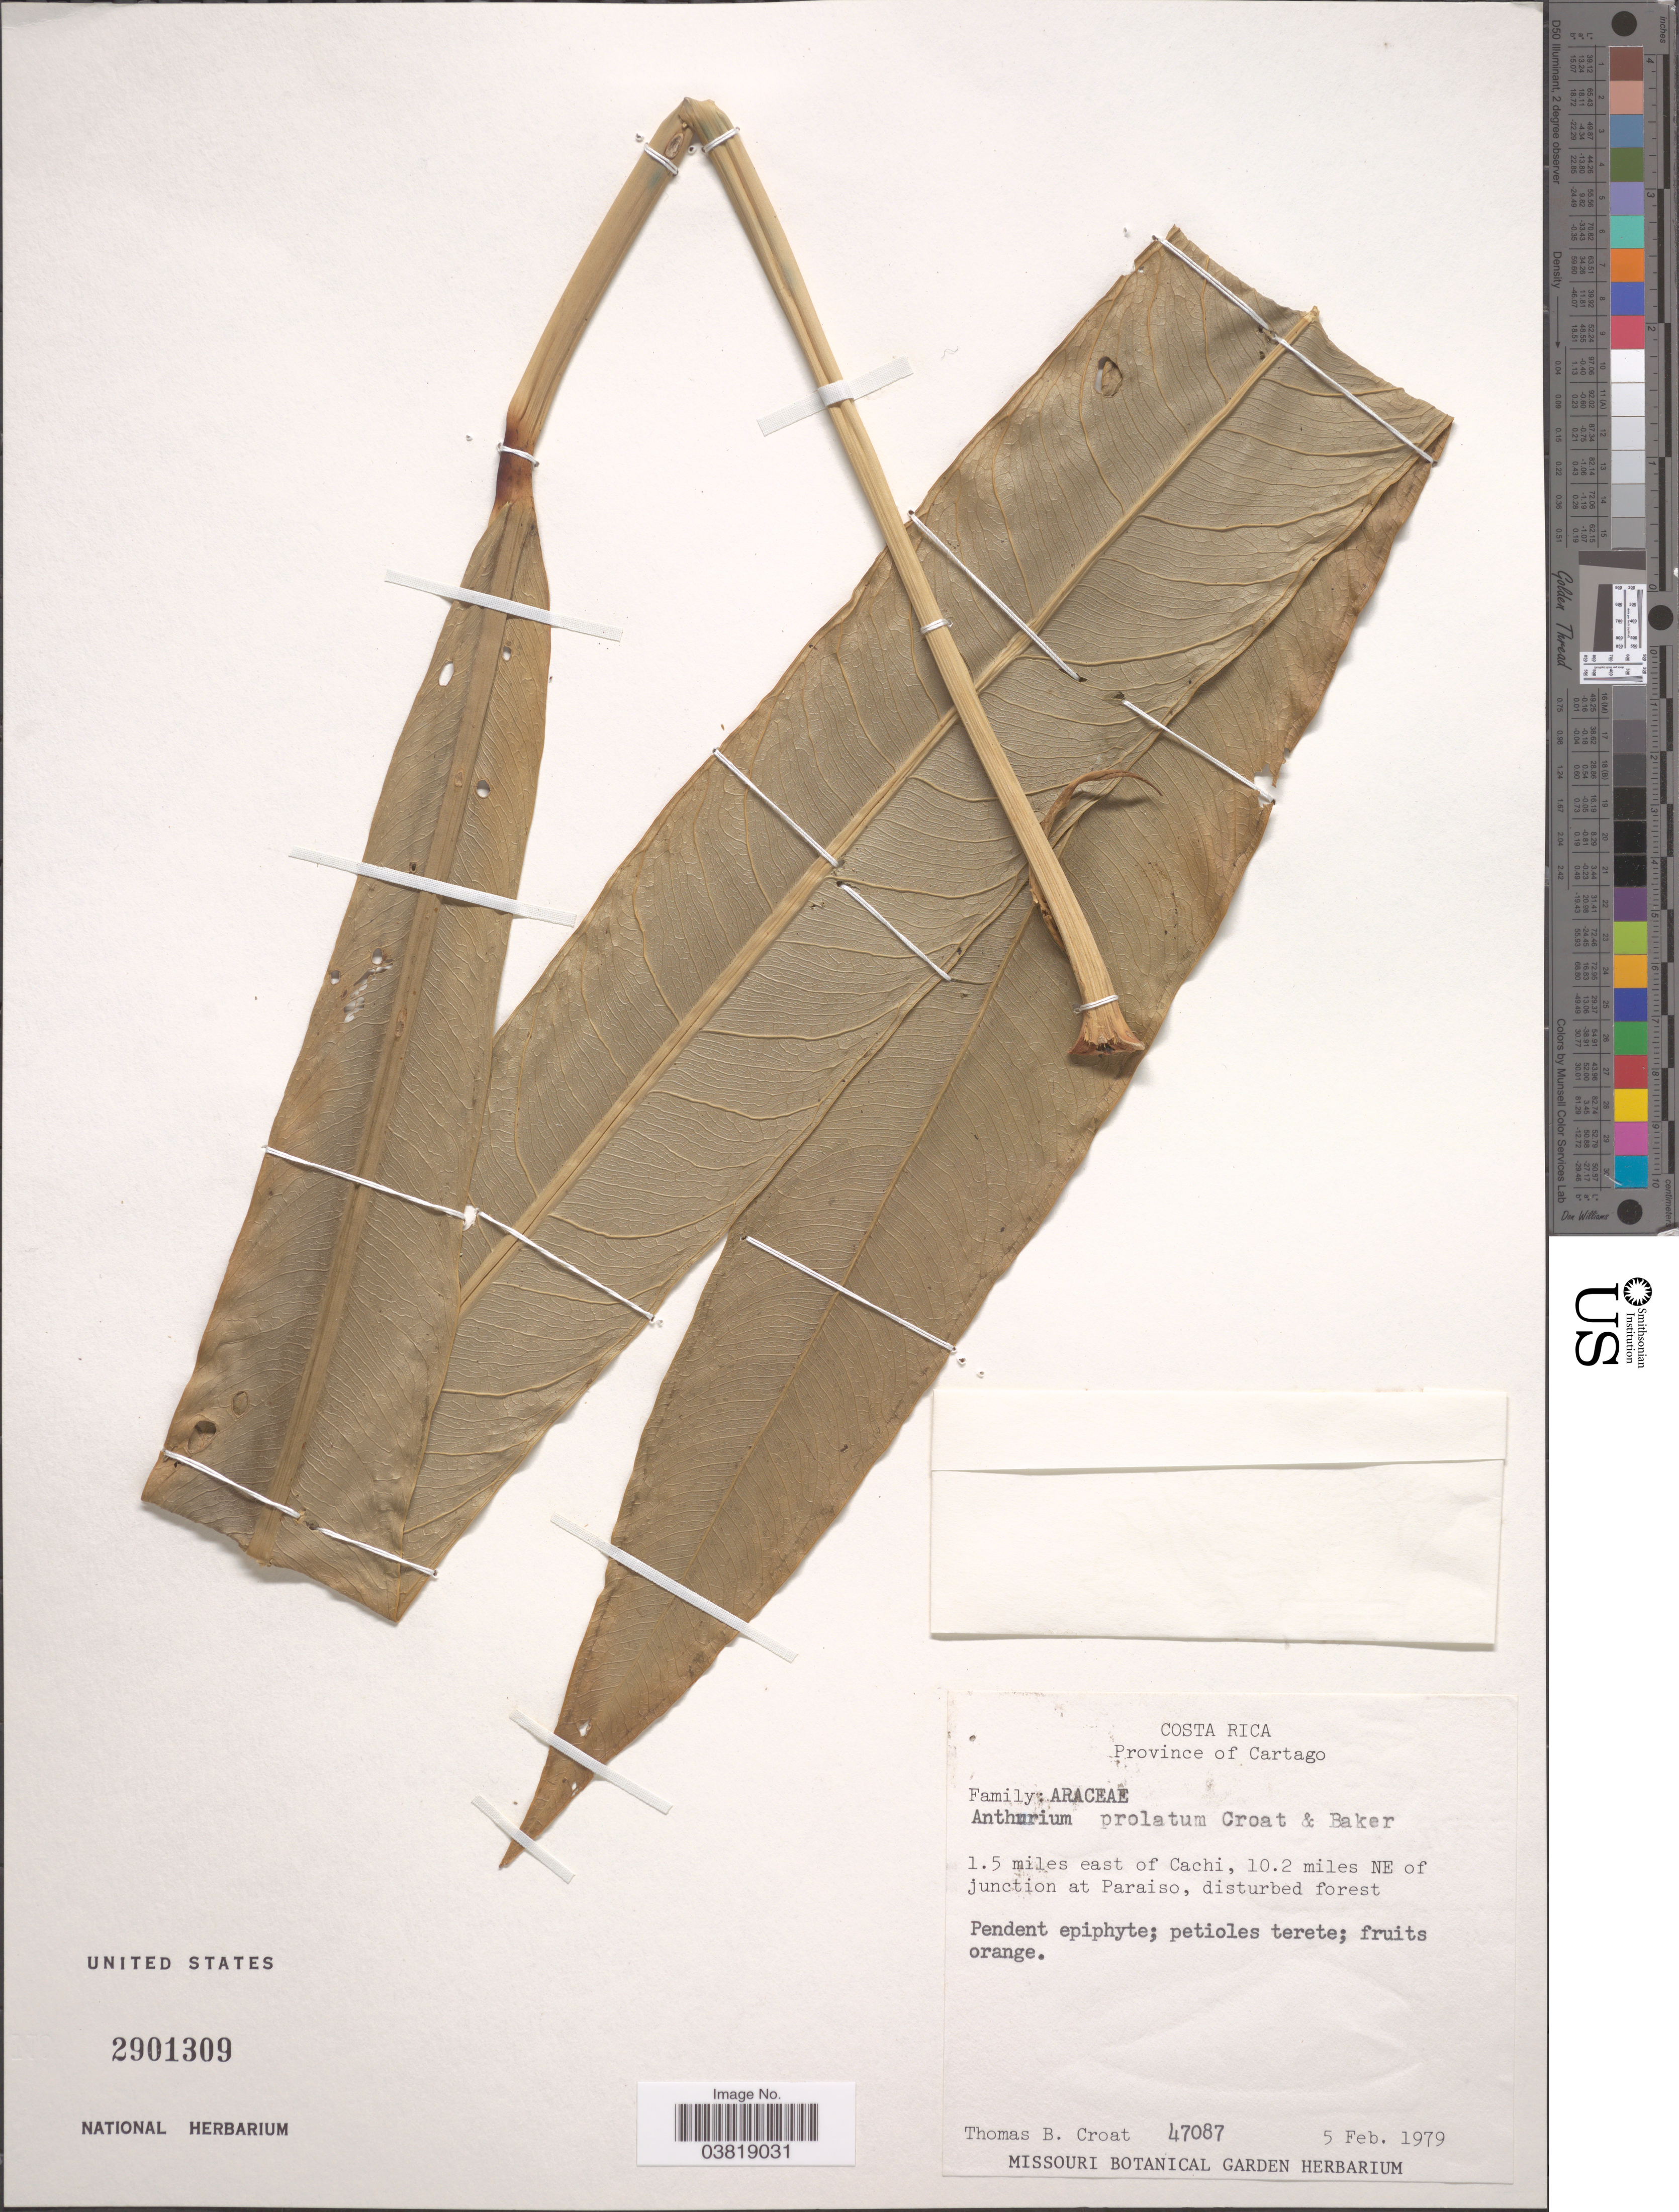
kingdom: Plantae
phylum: Tracheophyta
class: Liliopsida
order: Alismatales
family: Araceae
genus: Anthurium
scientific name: Anthurium prolatum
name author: Croat & R.A. Baker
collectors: T. B. Croat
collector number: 47087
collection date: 1979-02-05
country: Costa Rica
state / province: Cartago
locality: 1.5 miles east of Cachi, 10.2 miles NE of junction at Paraiso.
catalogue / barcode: US 2901309